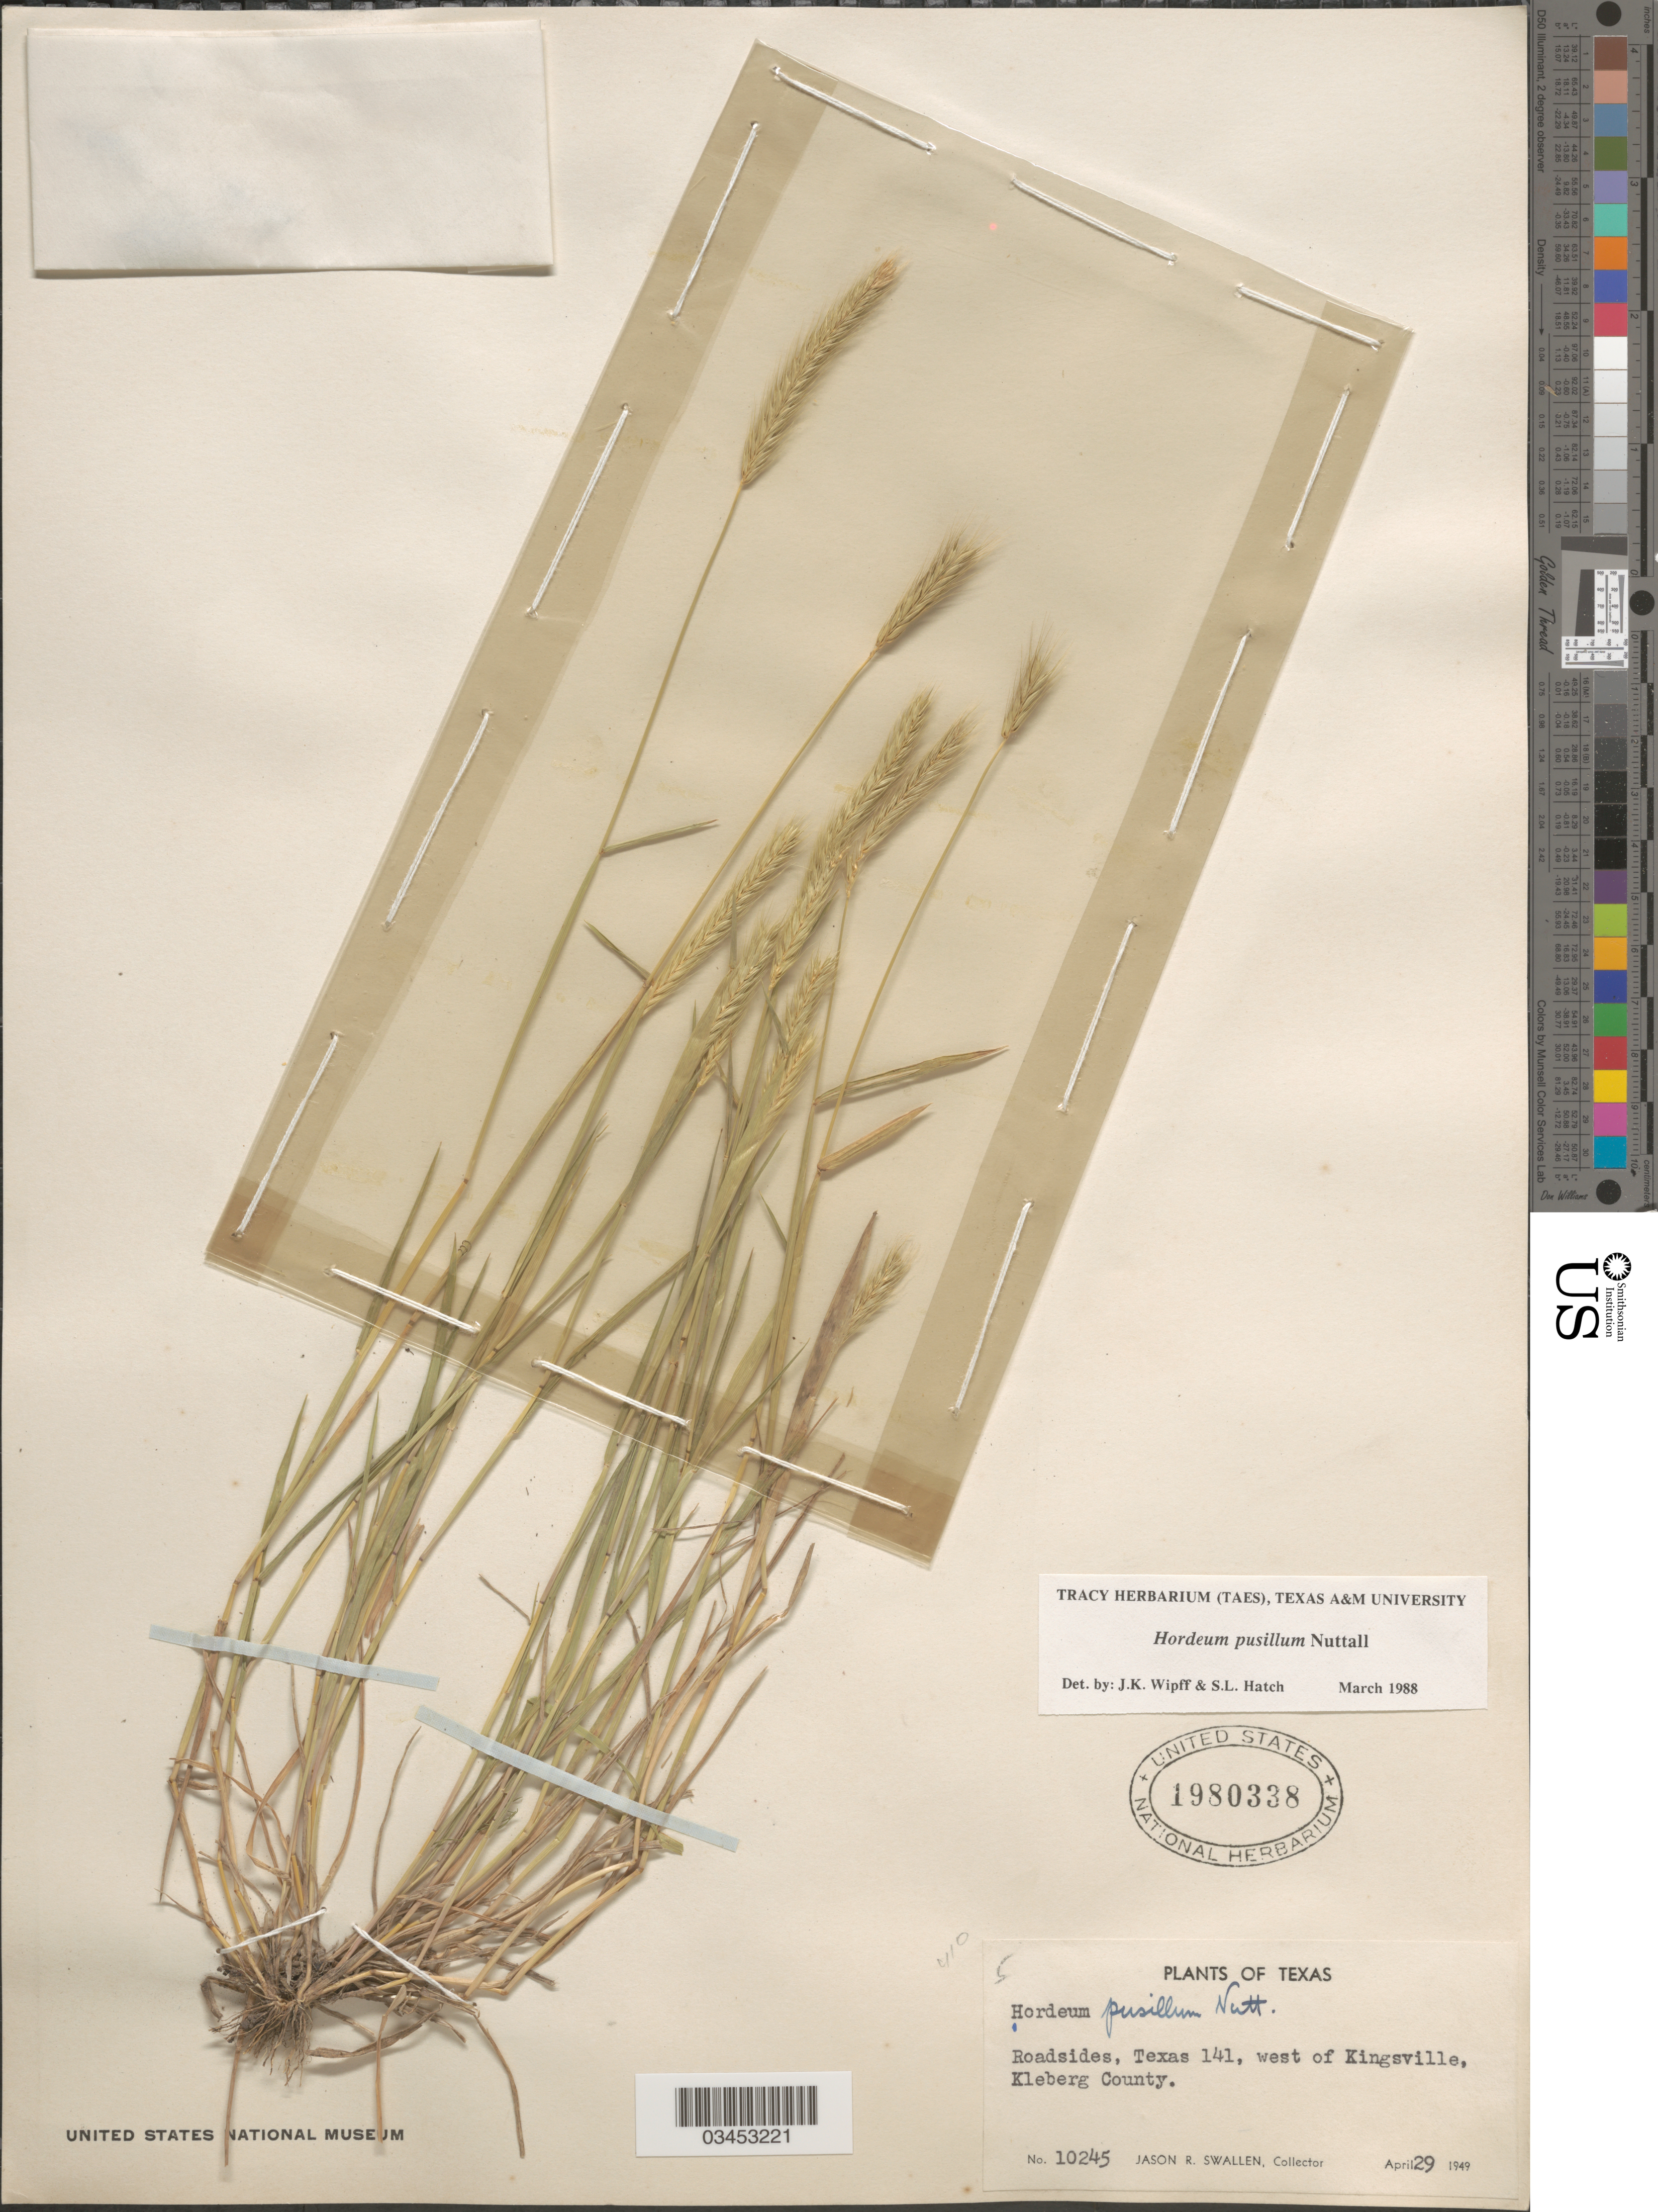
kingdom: Plantae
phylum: Tracheophyta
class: Liliopsida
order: Poales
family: Poaceae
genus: Hordeum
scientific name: Hordeum pusillum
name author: Nutt.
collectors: J. R. Swallen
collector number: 10245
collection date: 1949-04-29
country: United States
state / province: Texas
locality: Roadside, Texas 141, west of Kingsville, Kleberg County.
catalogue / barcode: US 1980338